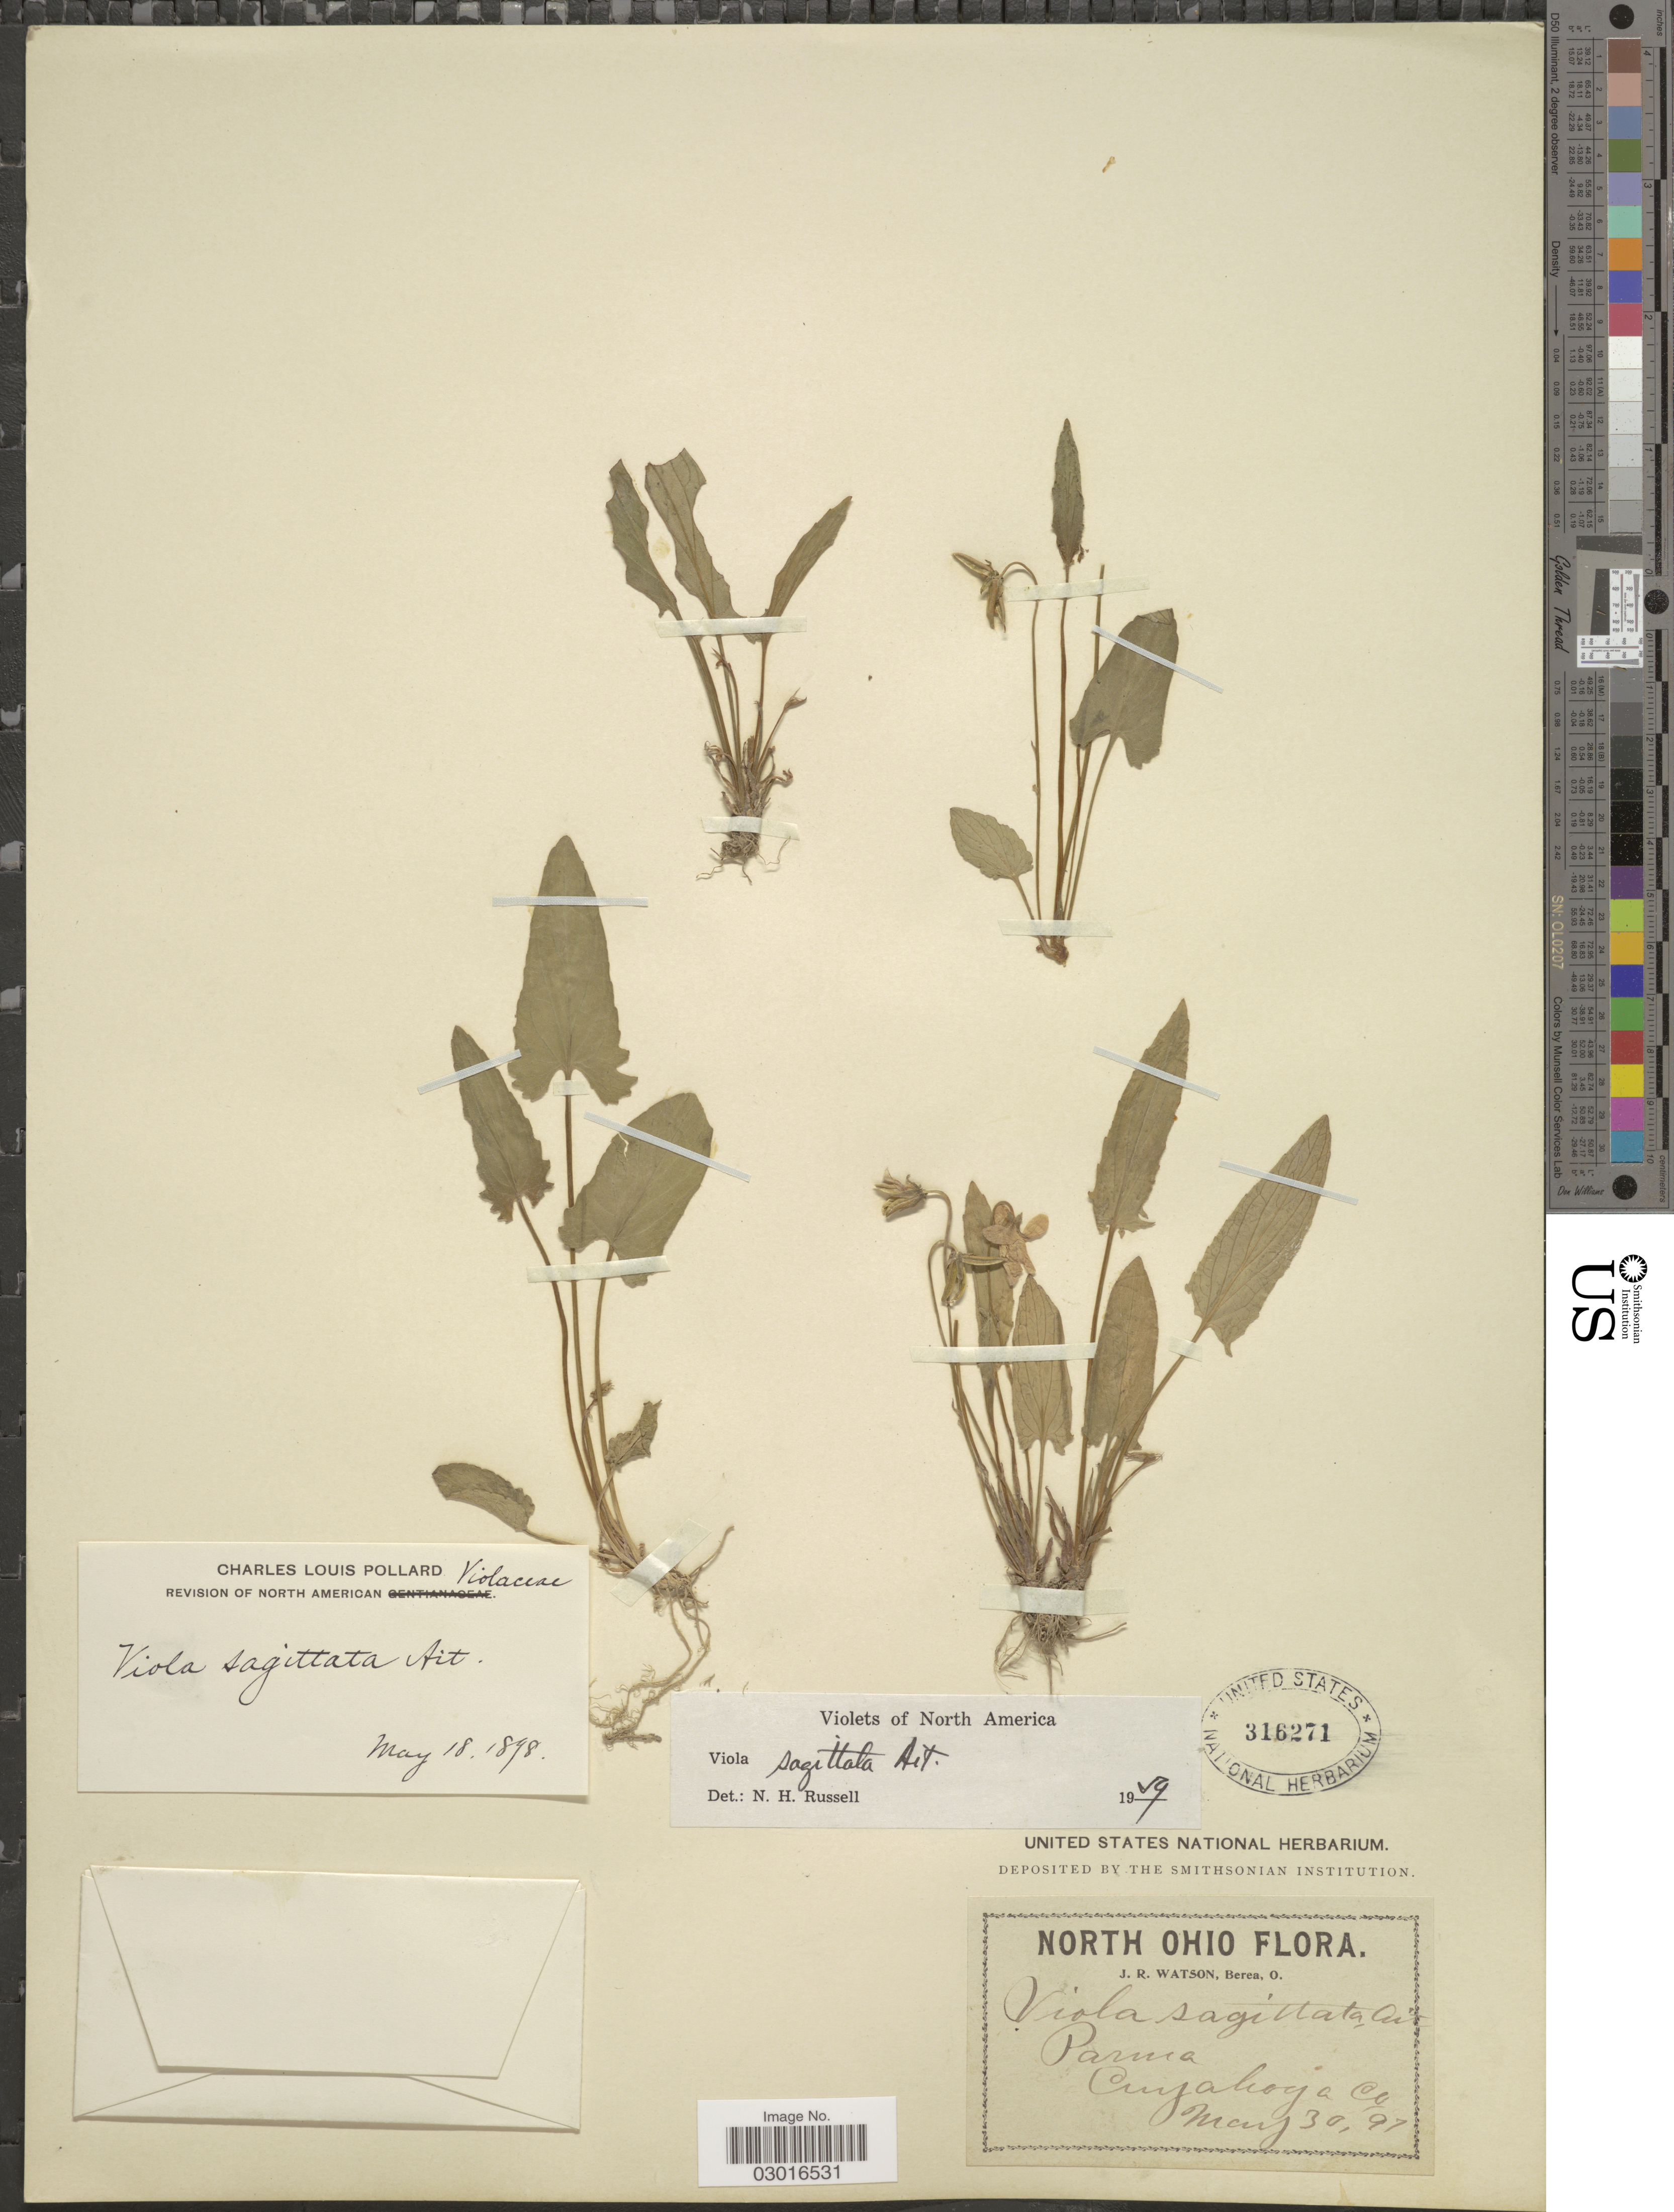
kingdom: Plantae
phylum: Tracheophyta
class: Magnoliopsida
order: Malpighiales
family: Violaceae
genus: Viola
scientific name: Viola sagittata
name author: Aiton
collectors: J. R. Watson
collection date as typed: Transcribed d/m/y: 30/5/97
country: United States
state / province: Ohio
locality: North Ohio. Parma. Cuyahoga Co.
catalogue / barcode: US 316271